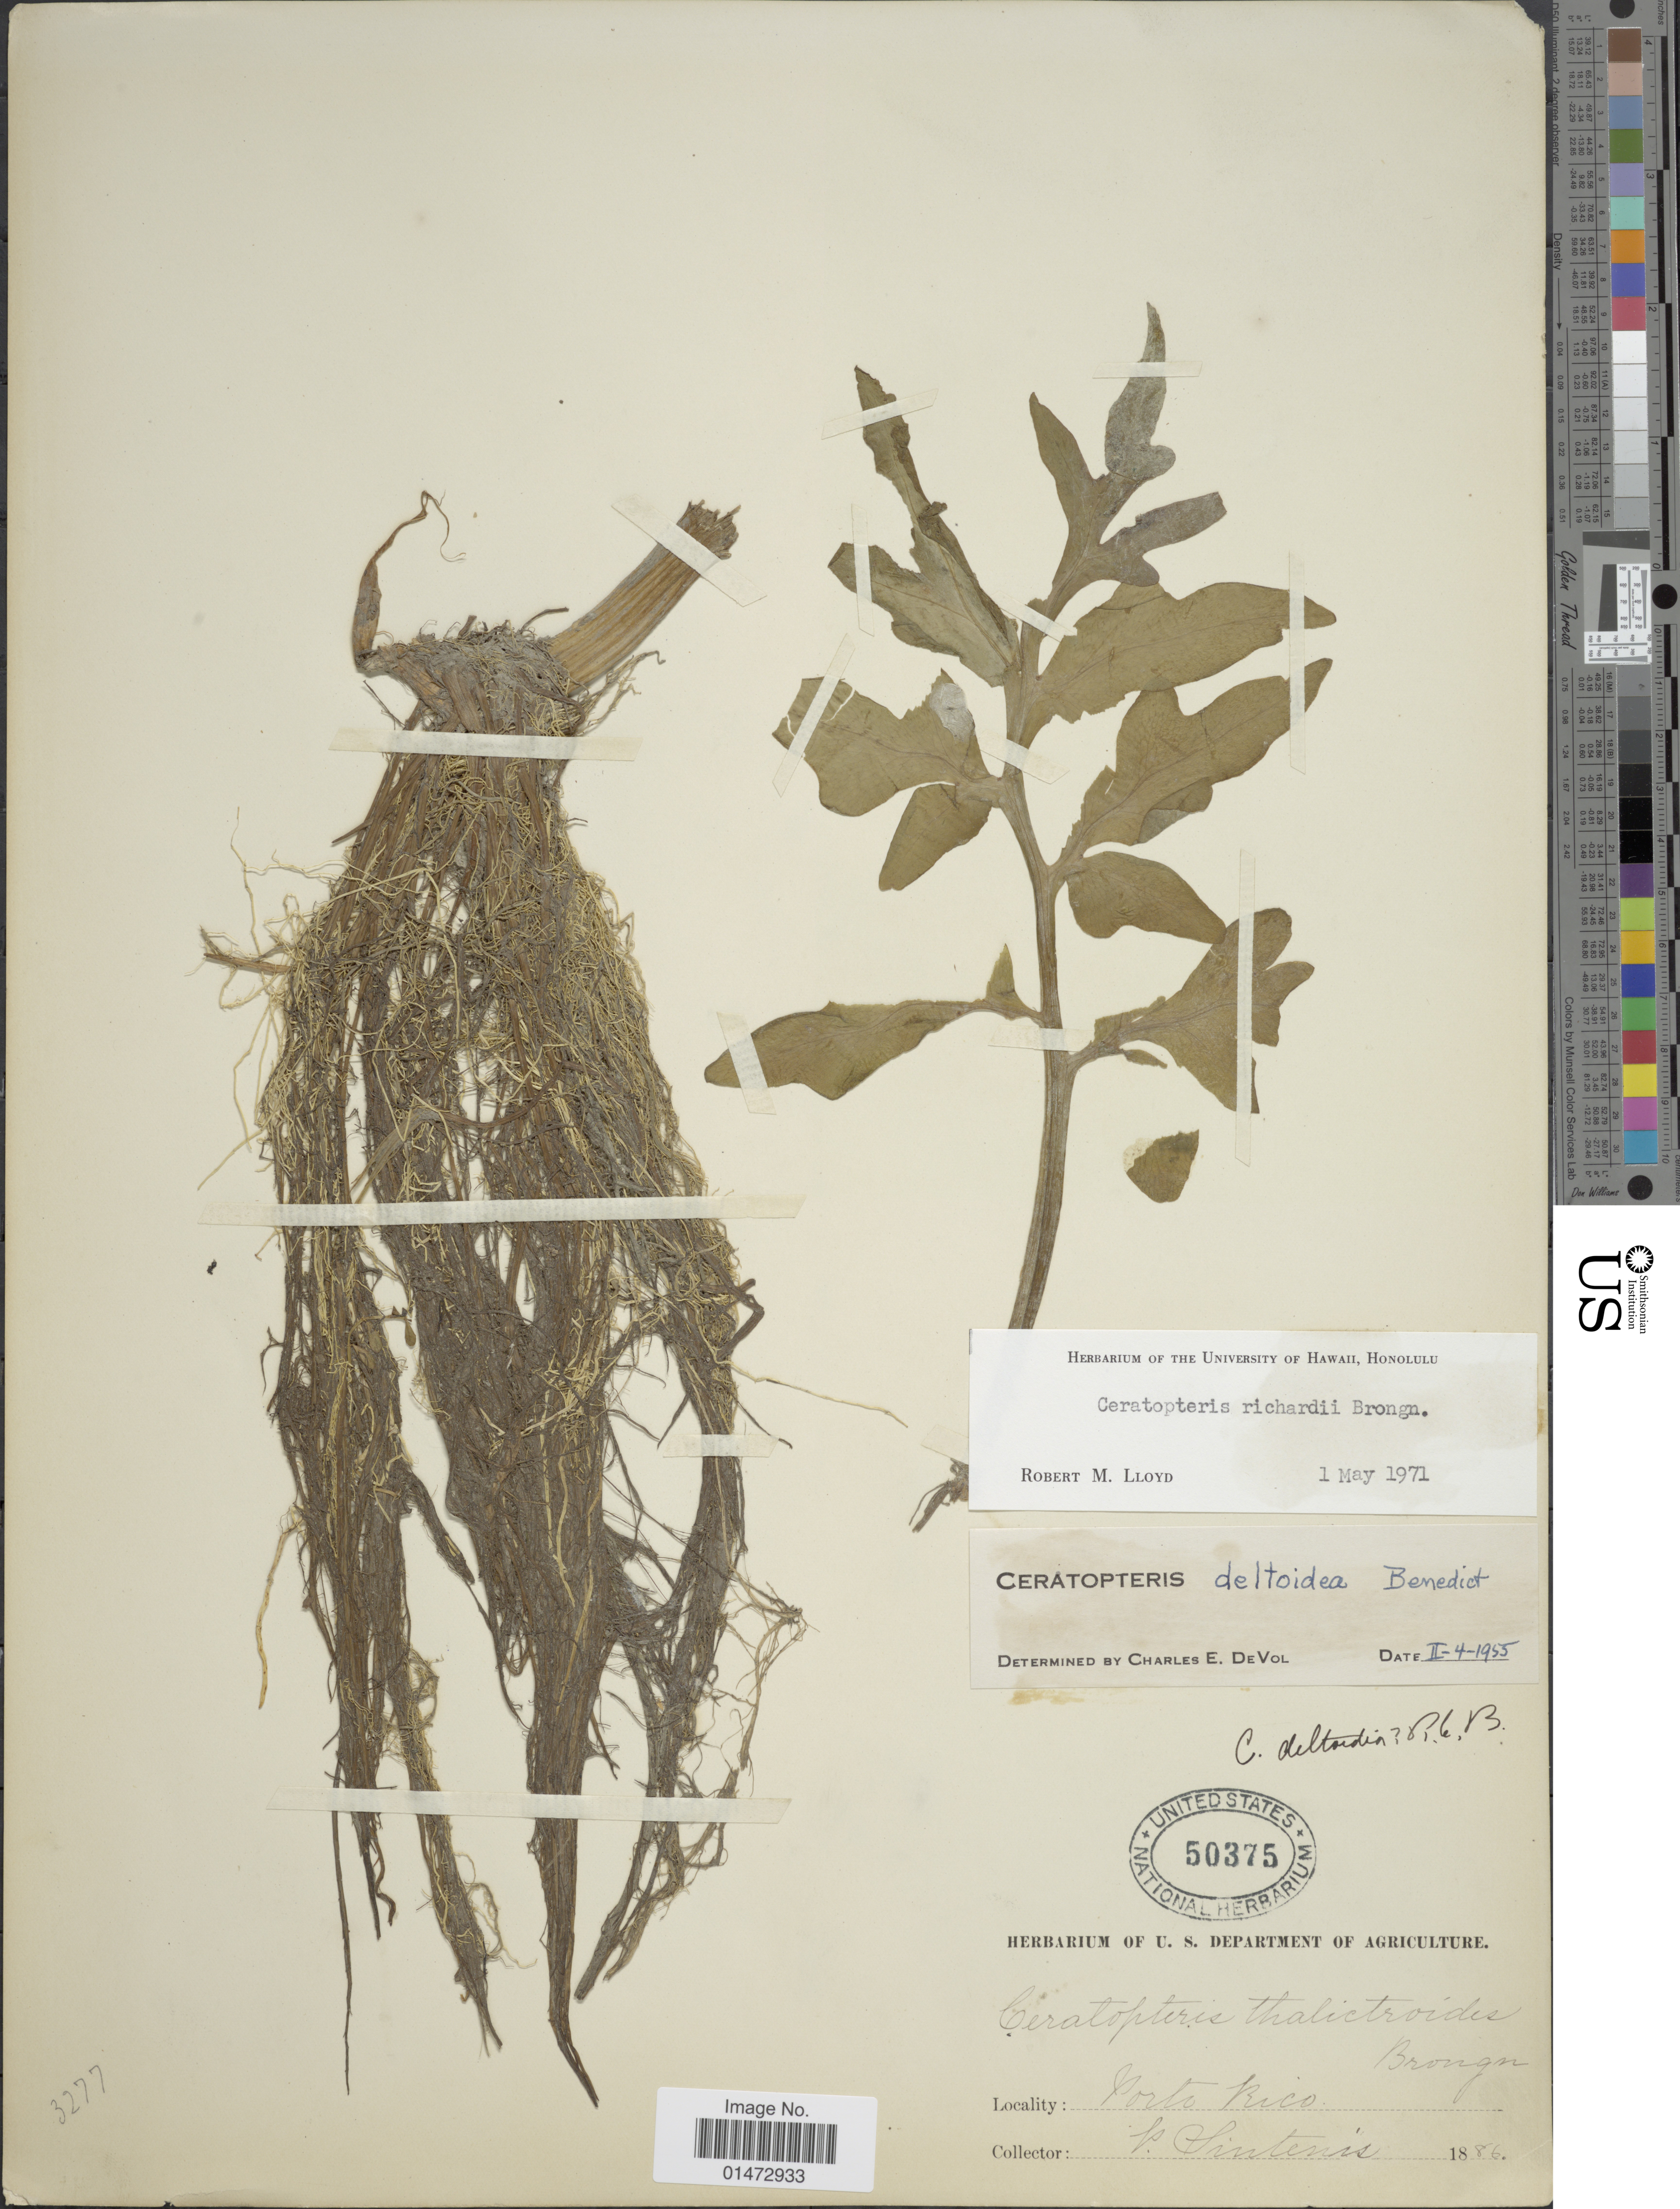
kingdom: Plantae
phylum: Tracheophyta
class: Polypodiopsida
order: Polypodiales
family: Pteridaceae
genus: Ceratopteris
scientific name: Ceratopteris richardii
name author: Brongn.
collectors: P. Sintenis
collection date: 1886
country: Puerto Rico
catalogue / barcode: US 50375